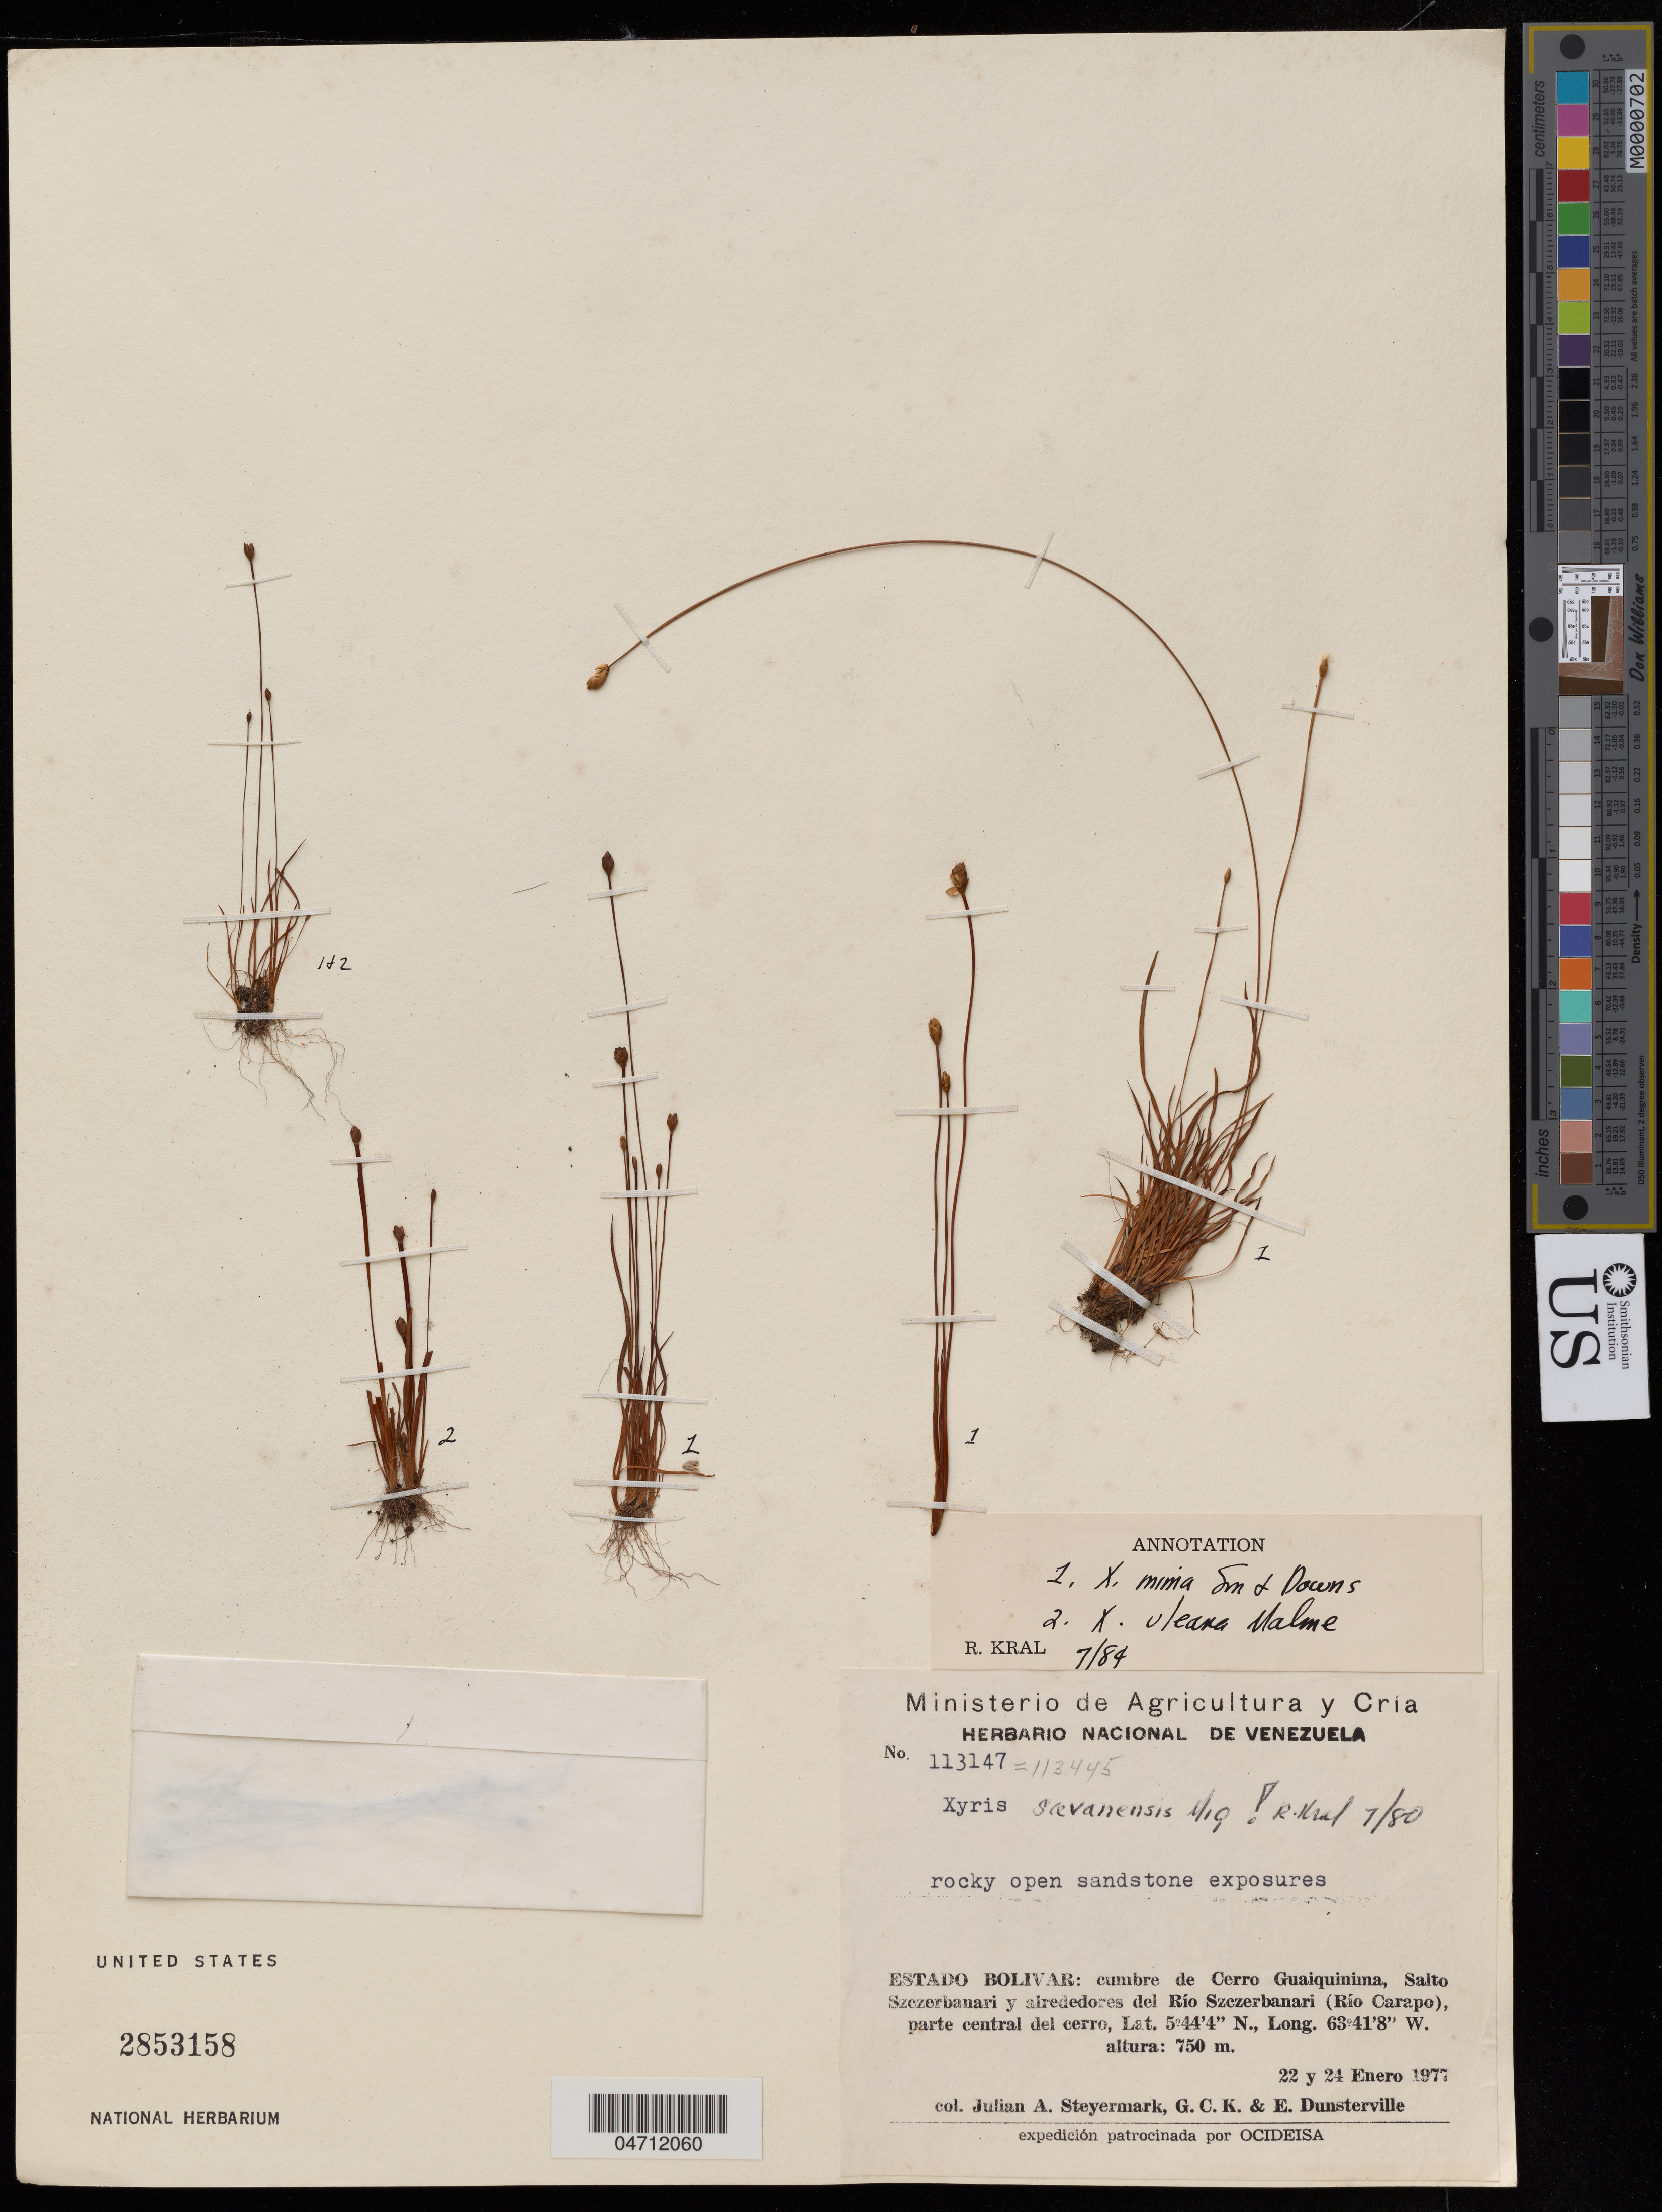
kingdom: Plantae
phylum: Tracheophyta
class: Liliopsida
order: Poales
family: Xyridaceae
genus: Xyris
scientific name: Xyris mima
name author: L.B. Sm. & Downs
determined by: Kral, R.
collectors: J. Steyermark, G. C. K. Dunsterville & E. Dunsterville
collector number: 113147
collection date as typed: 22 Jan 1977 and 24 Jan 1977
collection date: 1977-01-22,1977-01-24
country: Venezuela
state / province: Bolivar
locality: Cumbre de Cerro Guaiquinima, Salto Szczerbanari y alrededores del Rio Szczerbanari (Rio Carapo)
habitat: Rocky open sandstone exposures.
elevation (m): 229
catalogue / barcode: US 2853158